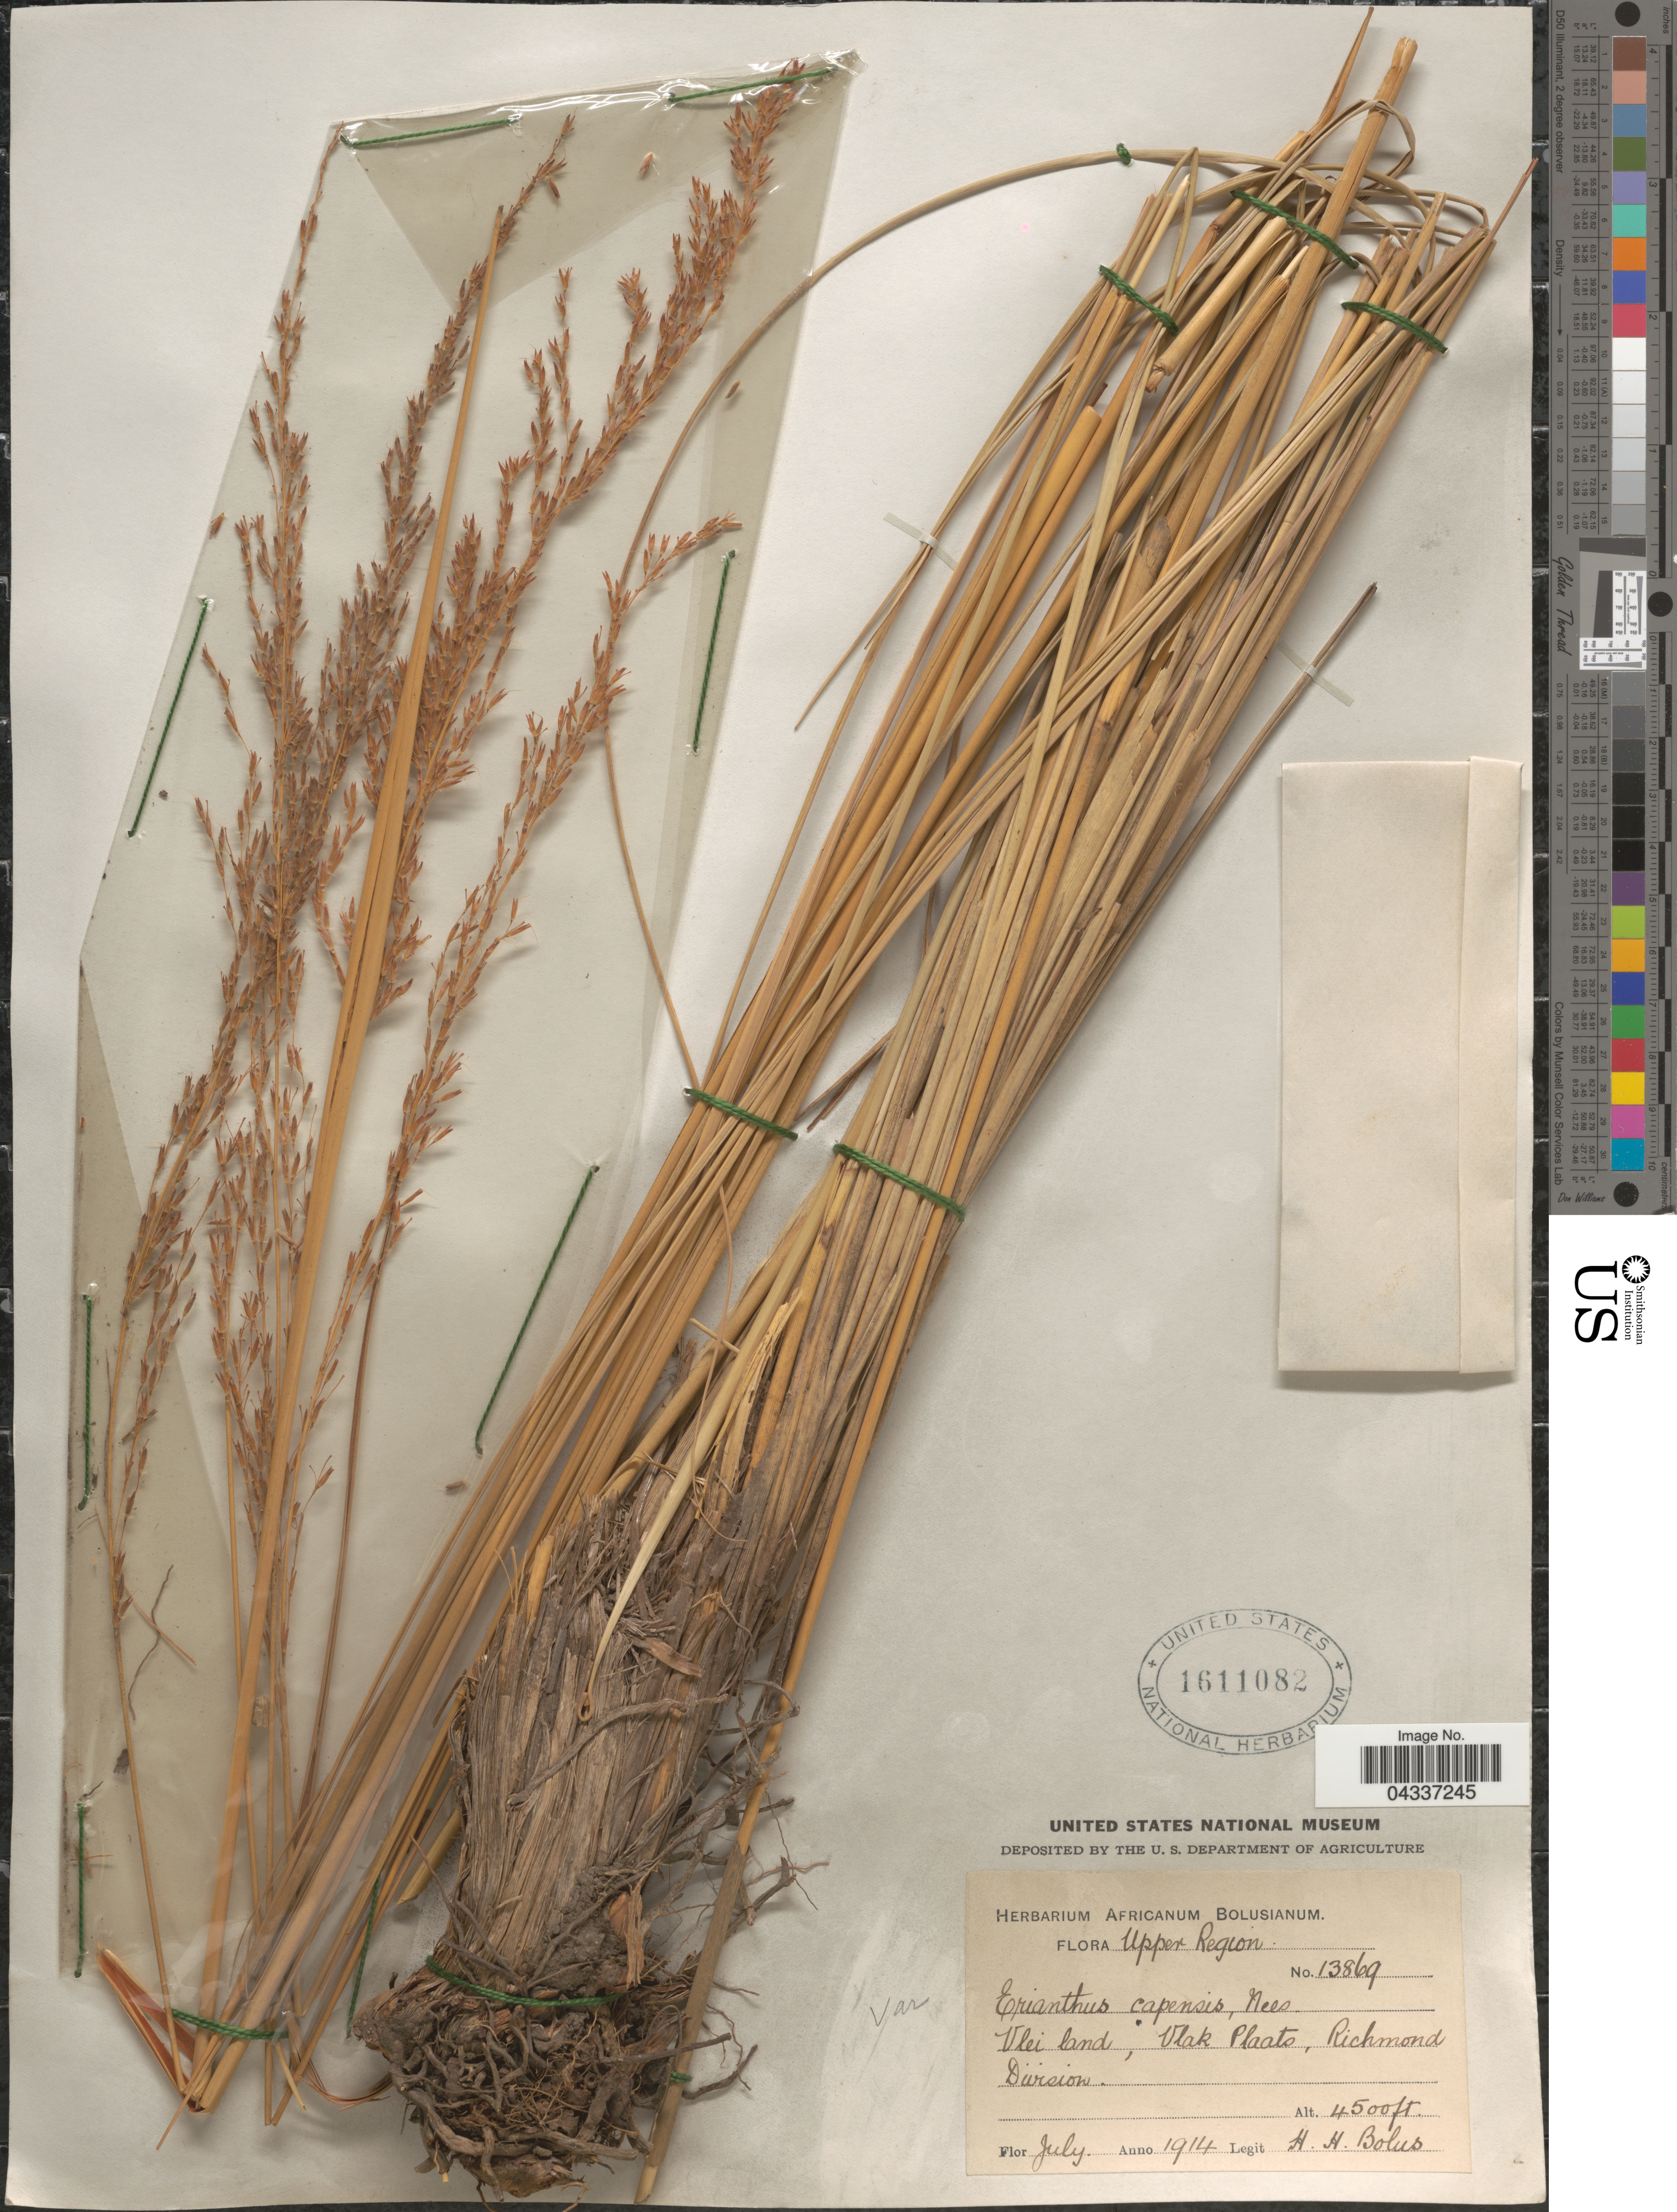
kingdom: Plantae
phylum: Tracheophyta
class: Liliopsida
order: Poales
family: Poaceae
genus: Miscanthidium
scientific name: Miscanthidium capense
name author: (Nees) Stapf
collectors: H. Bolus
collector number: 13869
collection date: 1914-07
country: South Africa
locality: Upper Region. Vlei land, Vlak Plaats, Richmond Division.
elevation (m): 1372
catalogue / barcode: US 1611082